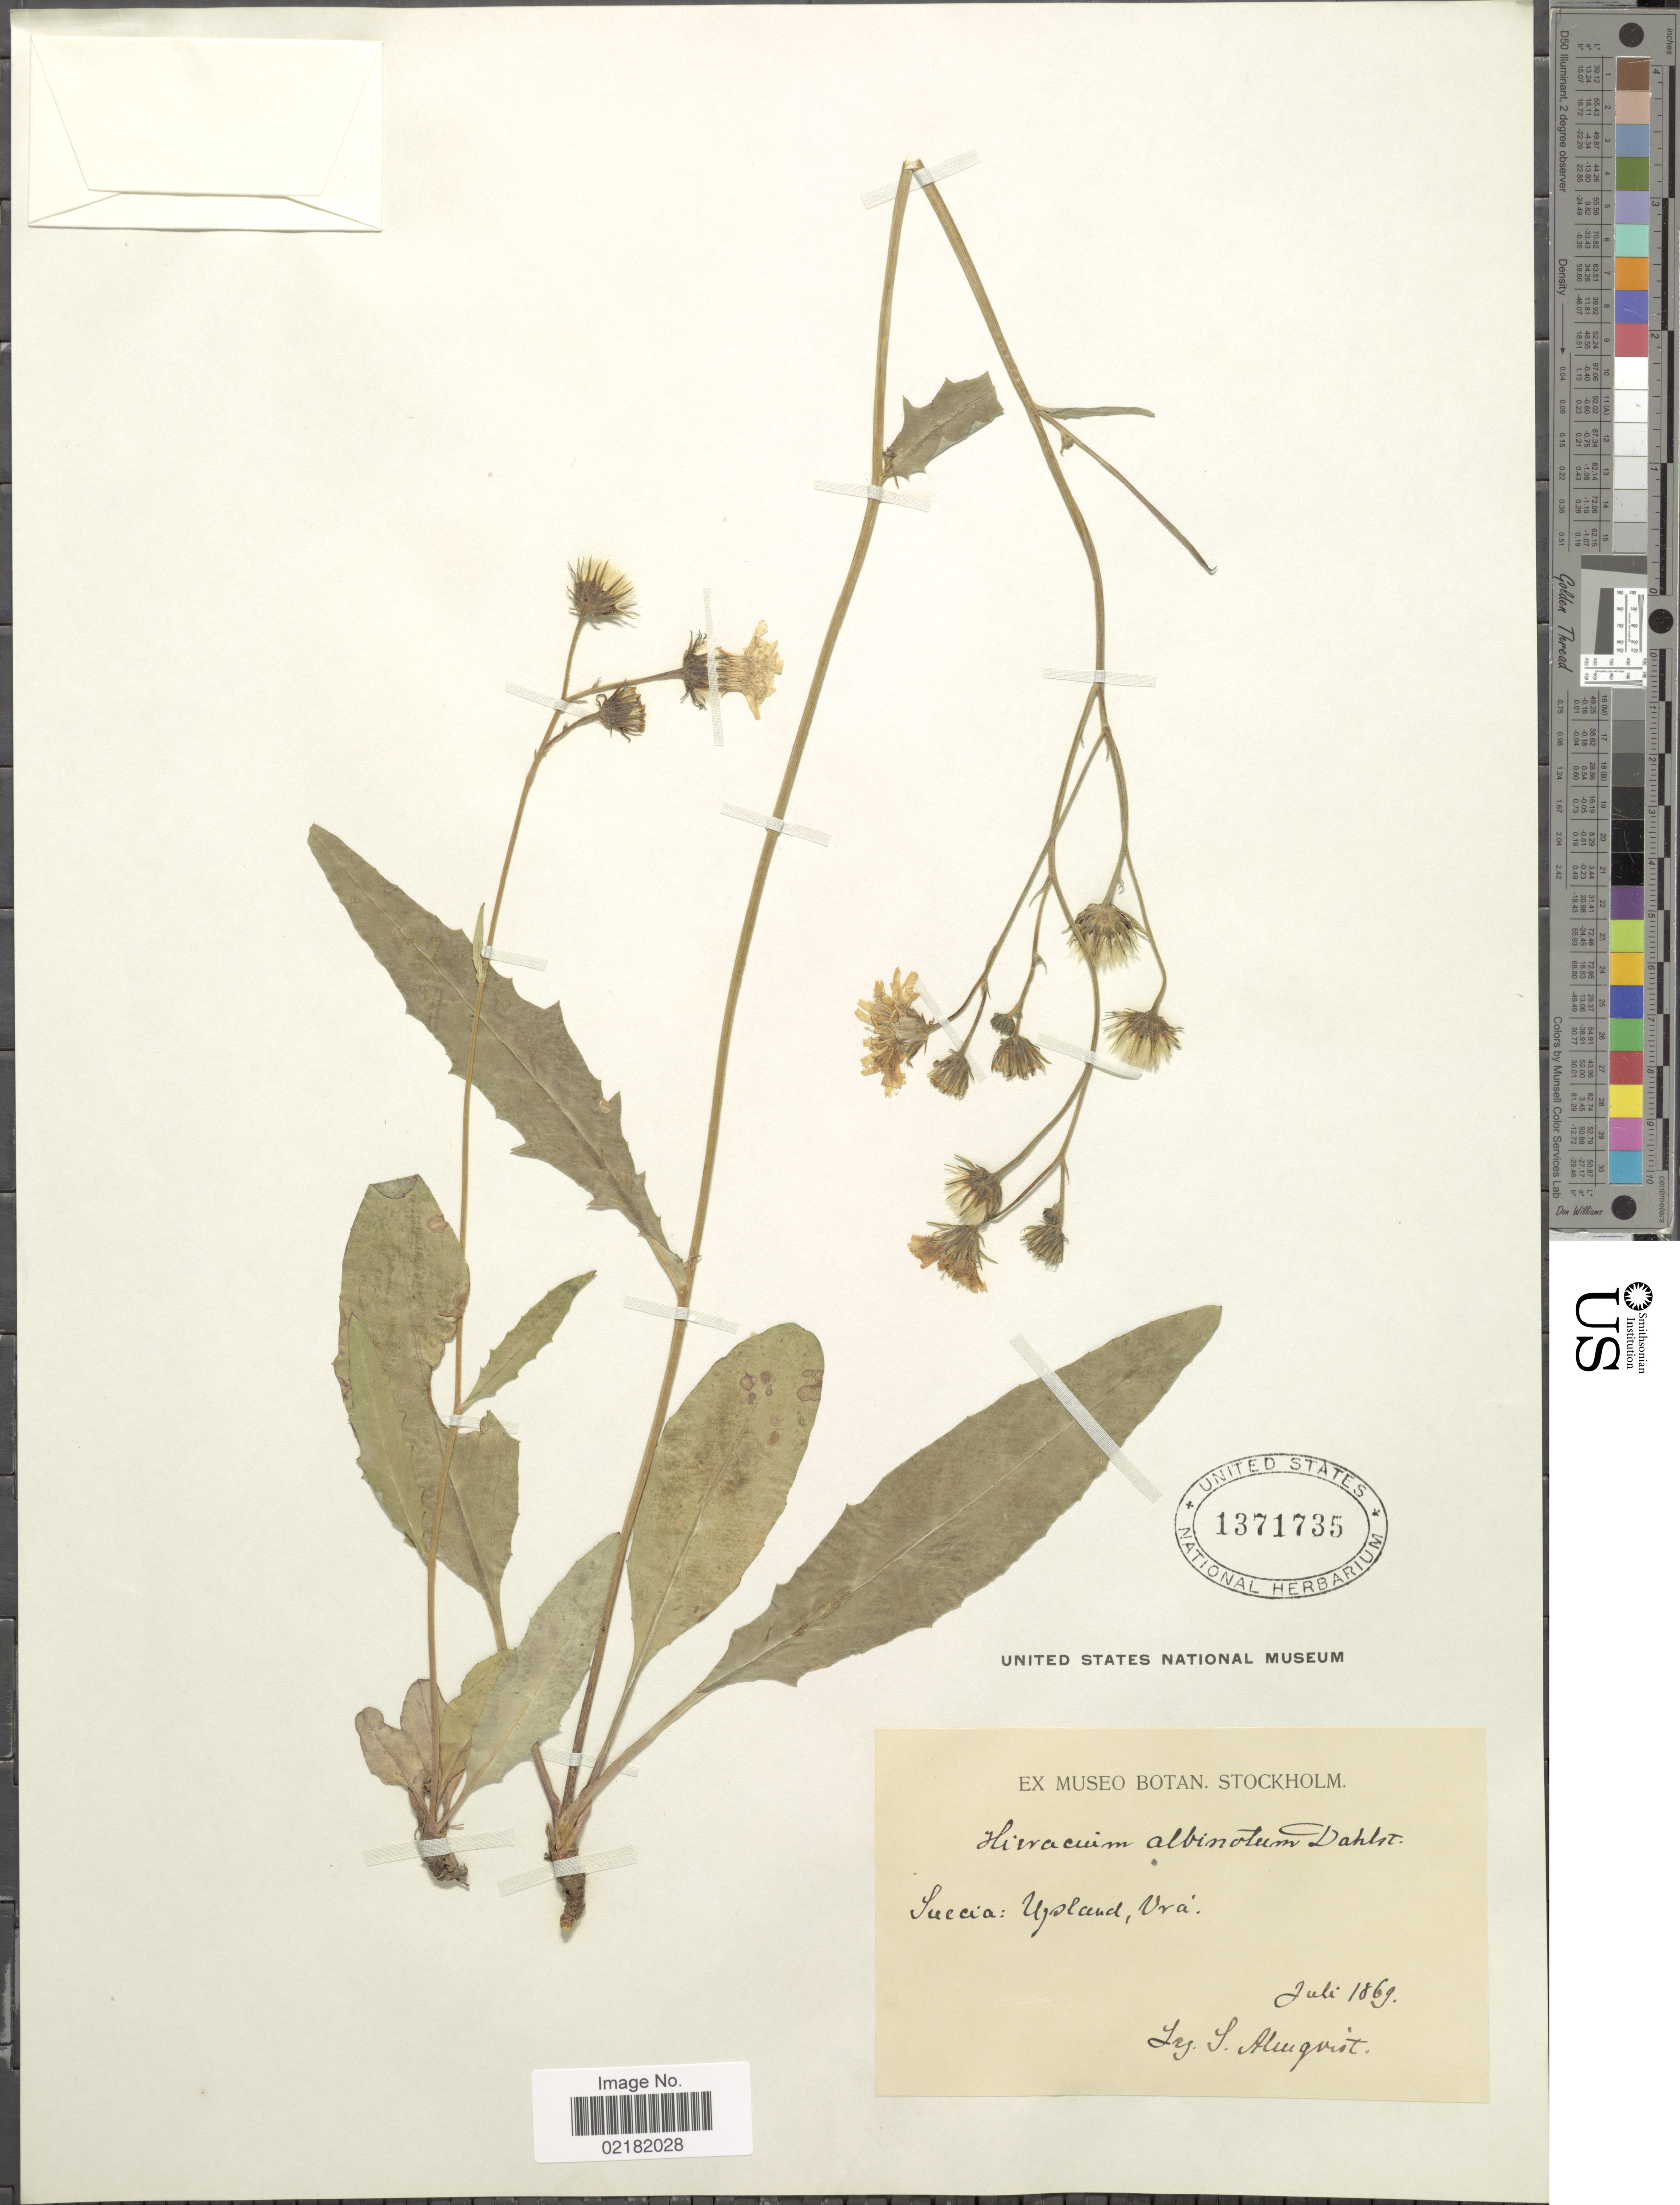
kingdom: Plantae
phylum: Tracheophyta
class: Magnoliopsida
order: Asterales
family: Asteraceae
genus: Hieracium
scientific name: Hieracium albinotum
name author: Dahlst. ex Johanss.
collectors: Almquist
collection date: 1869-07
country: Sweden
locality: Upland, Vrå.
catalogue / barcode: US 1371735